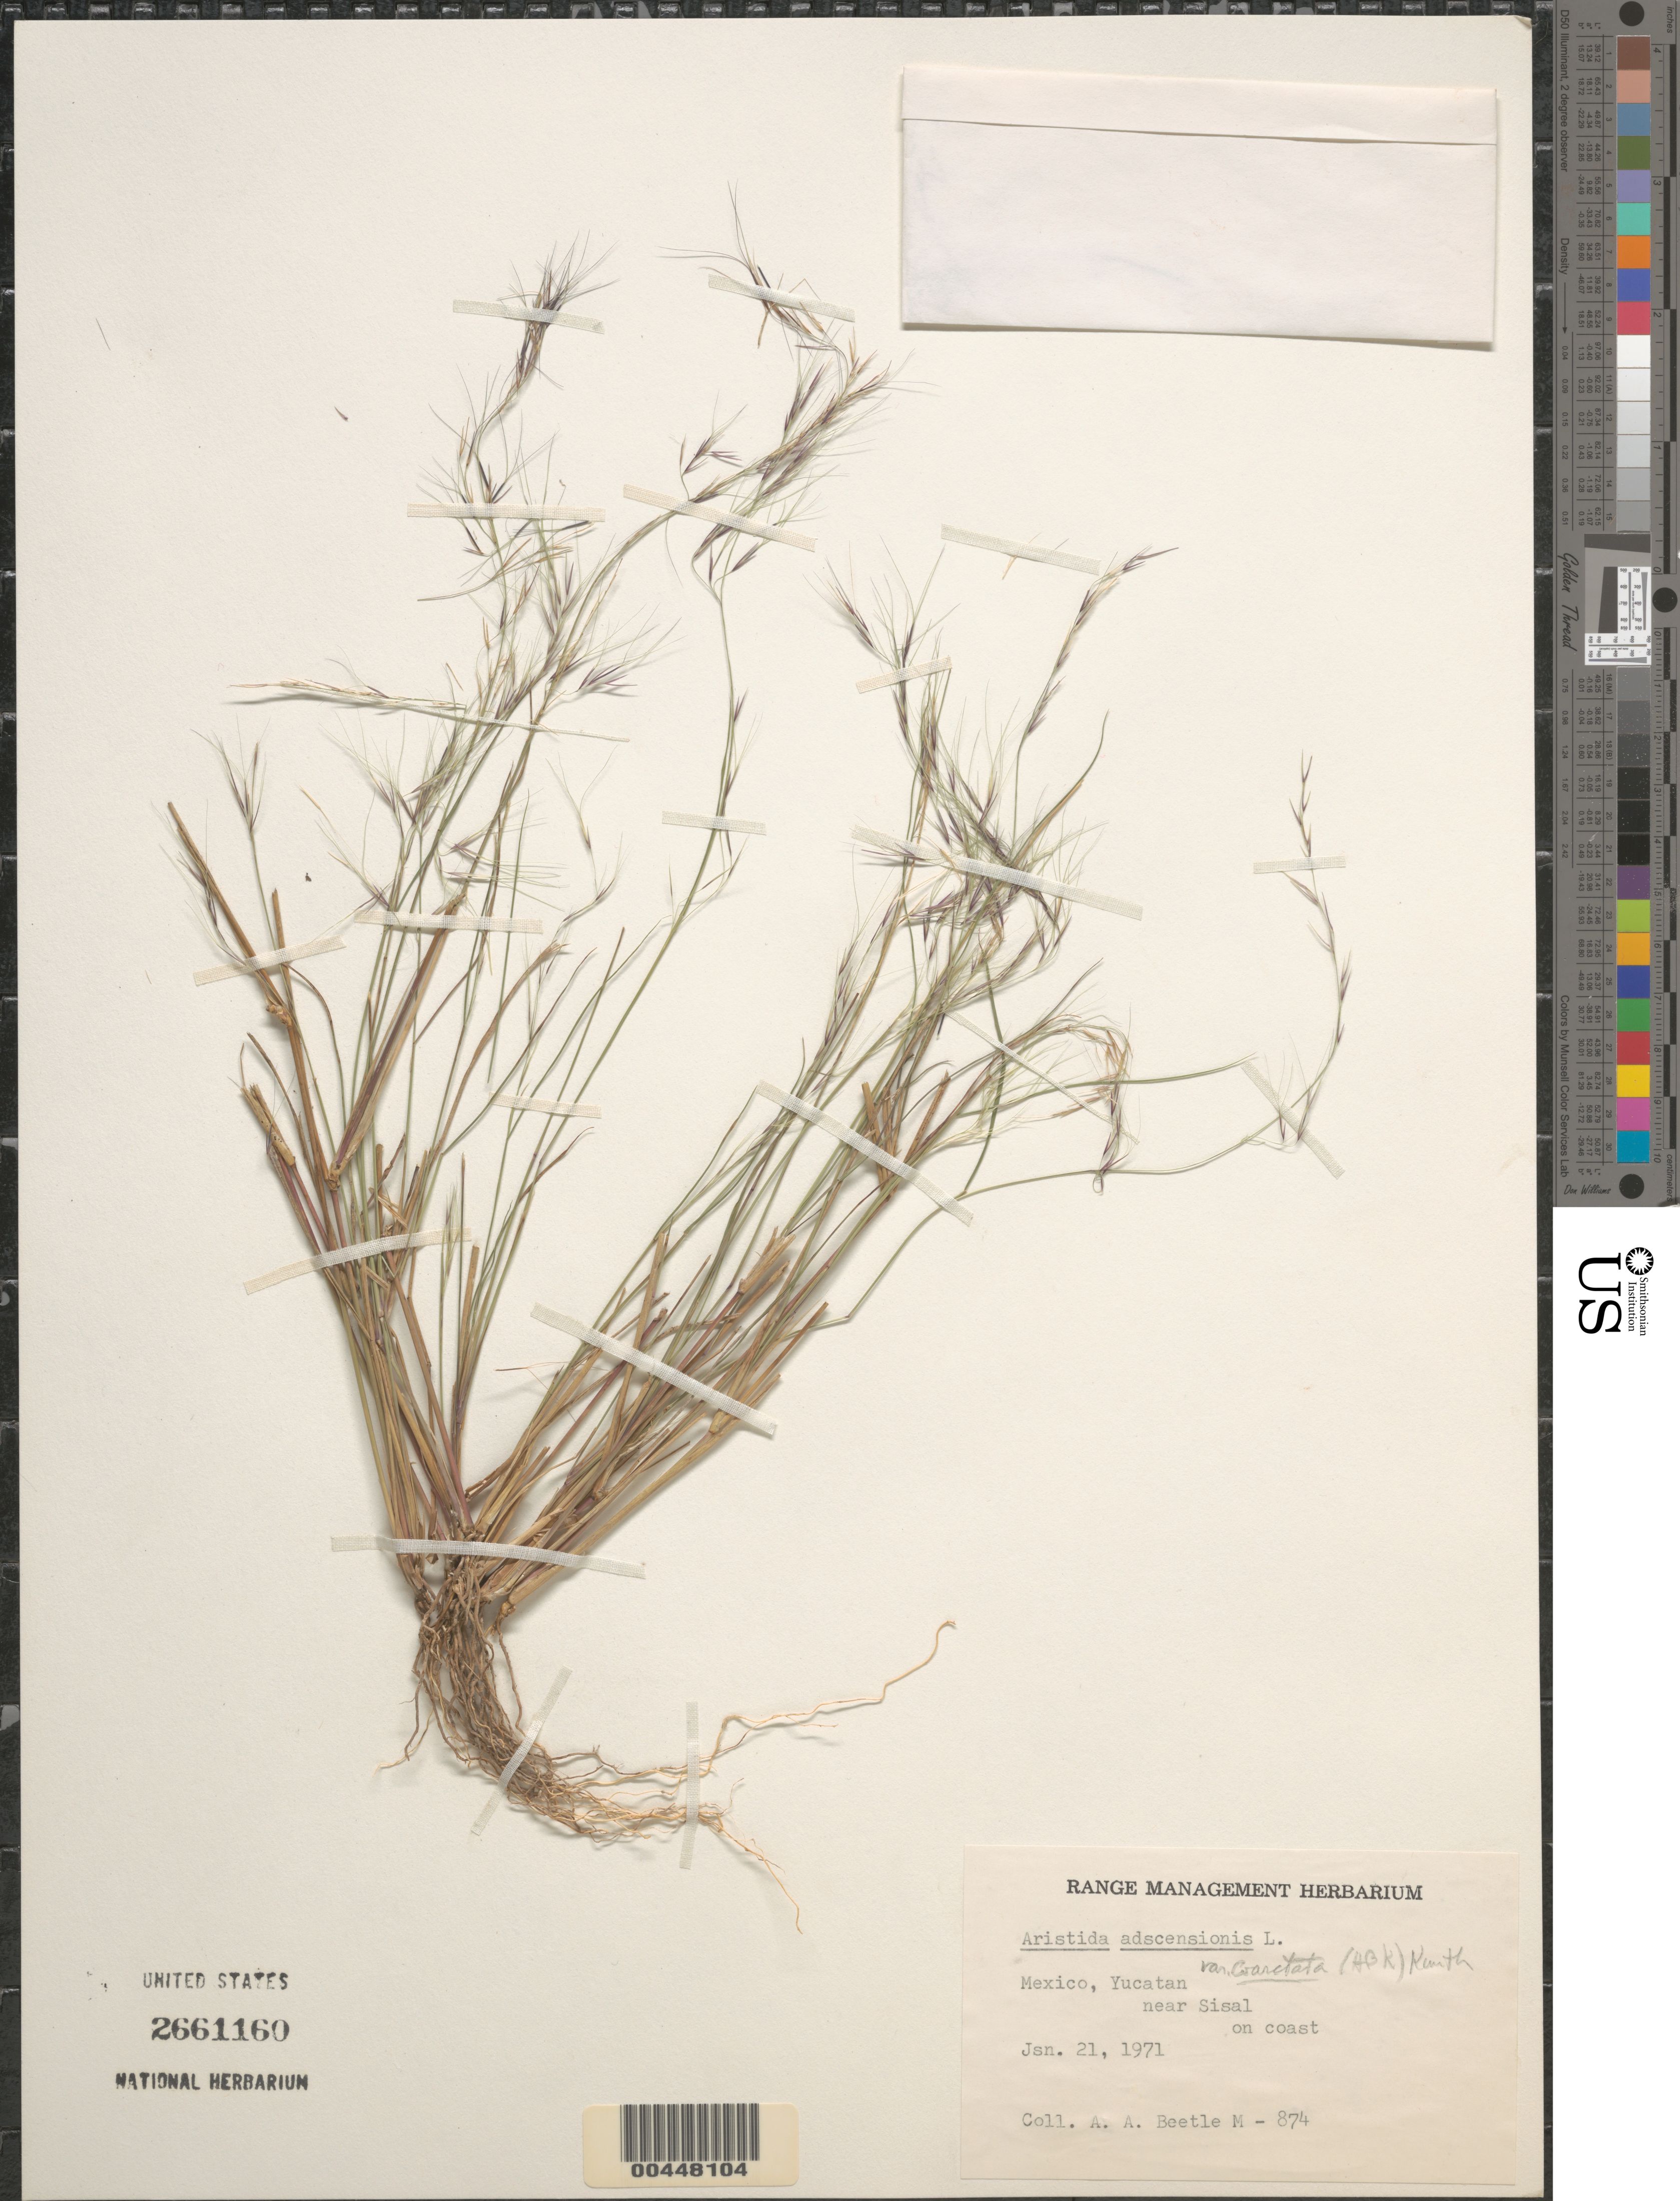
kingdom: Plantae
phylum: Tracheophyta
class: Liliopsida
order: Poales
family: Poaceae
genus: Aristida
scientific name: Aristida adscensionis var. coarctata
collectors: A. A. Beetle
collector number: M-874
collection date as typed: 21 Jan 1971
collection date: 1971-01-21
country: Mexico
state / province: Yucatan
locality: Near Sisal on coast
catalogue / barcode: US 2661160